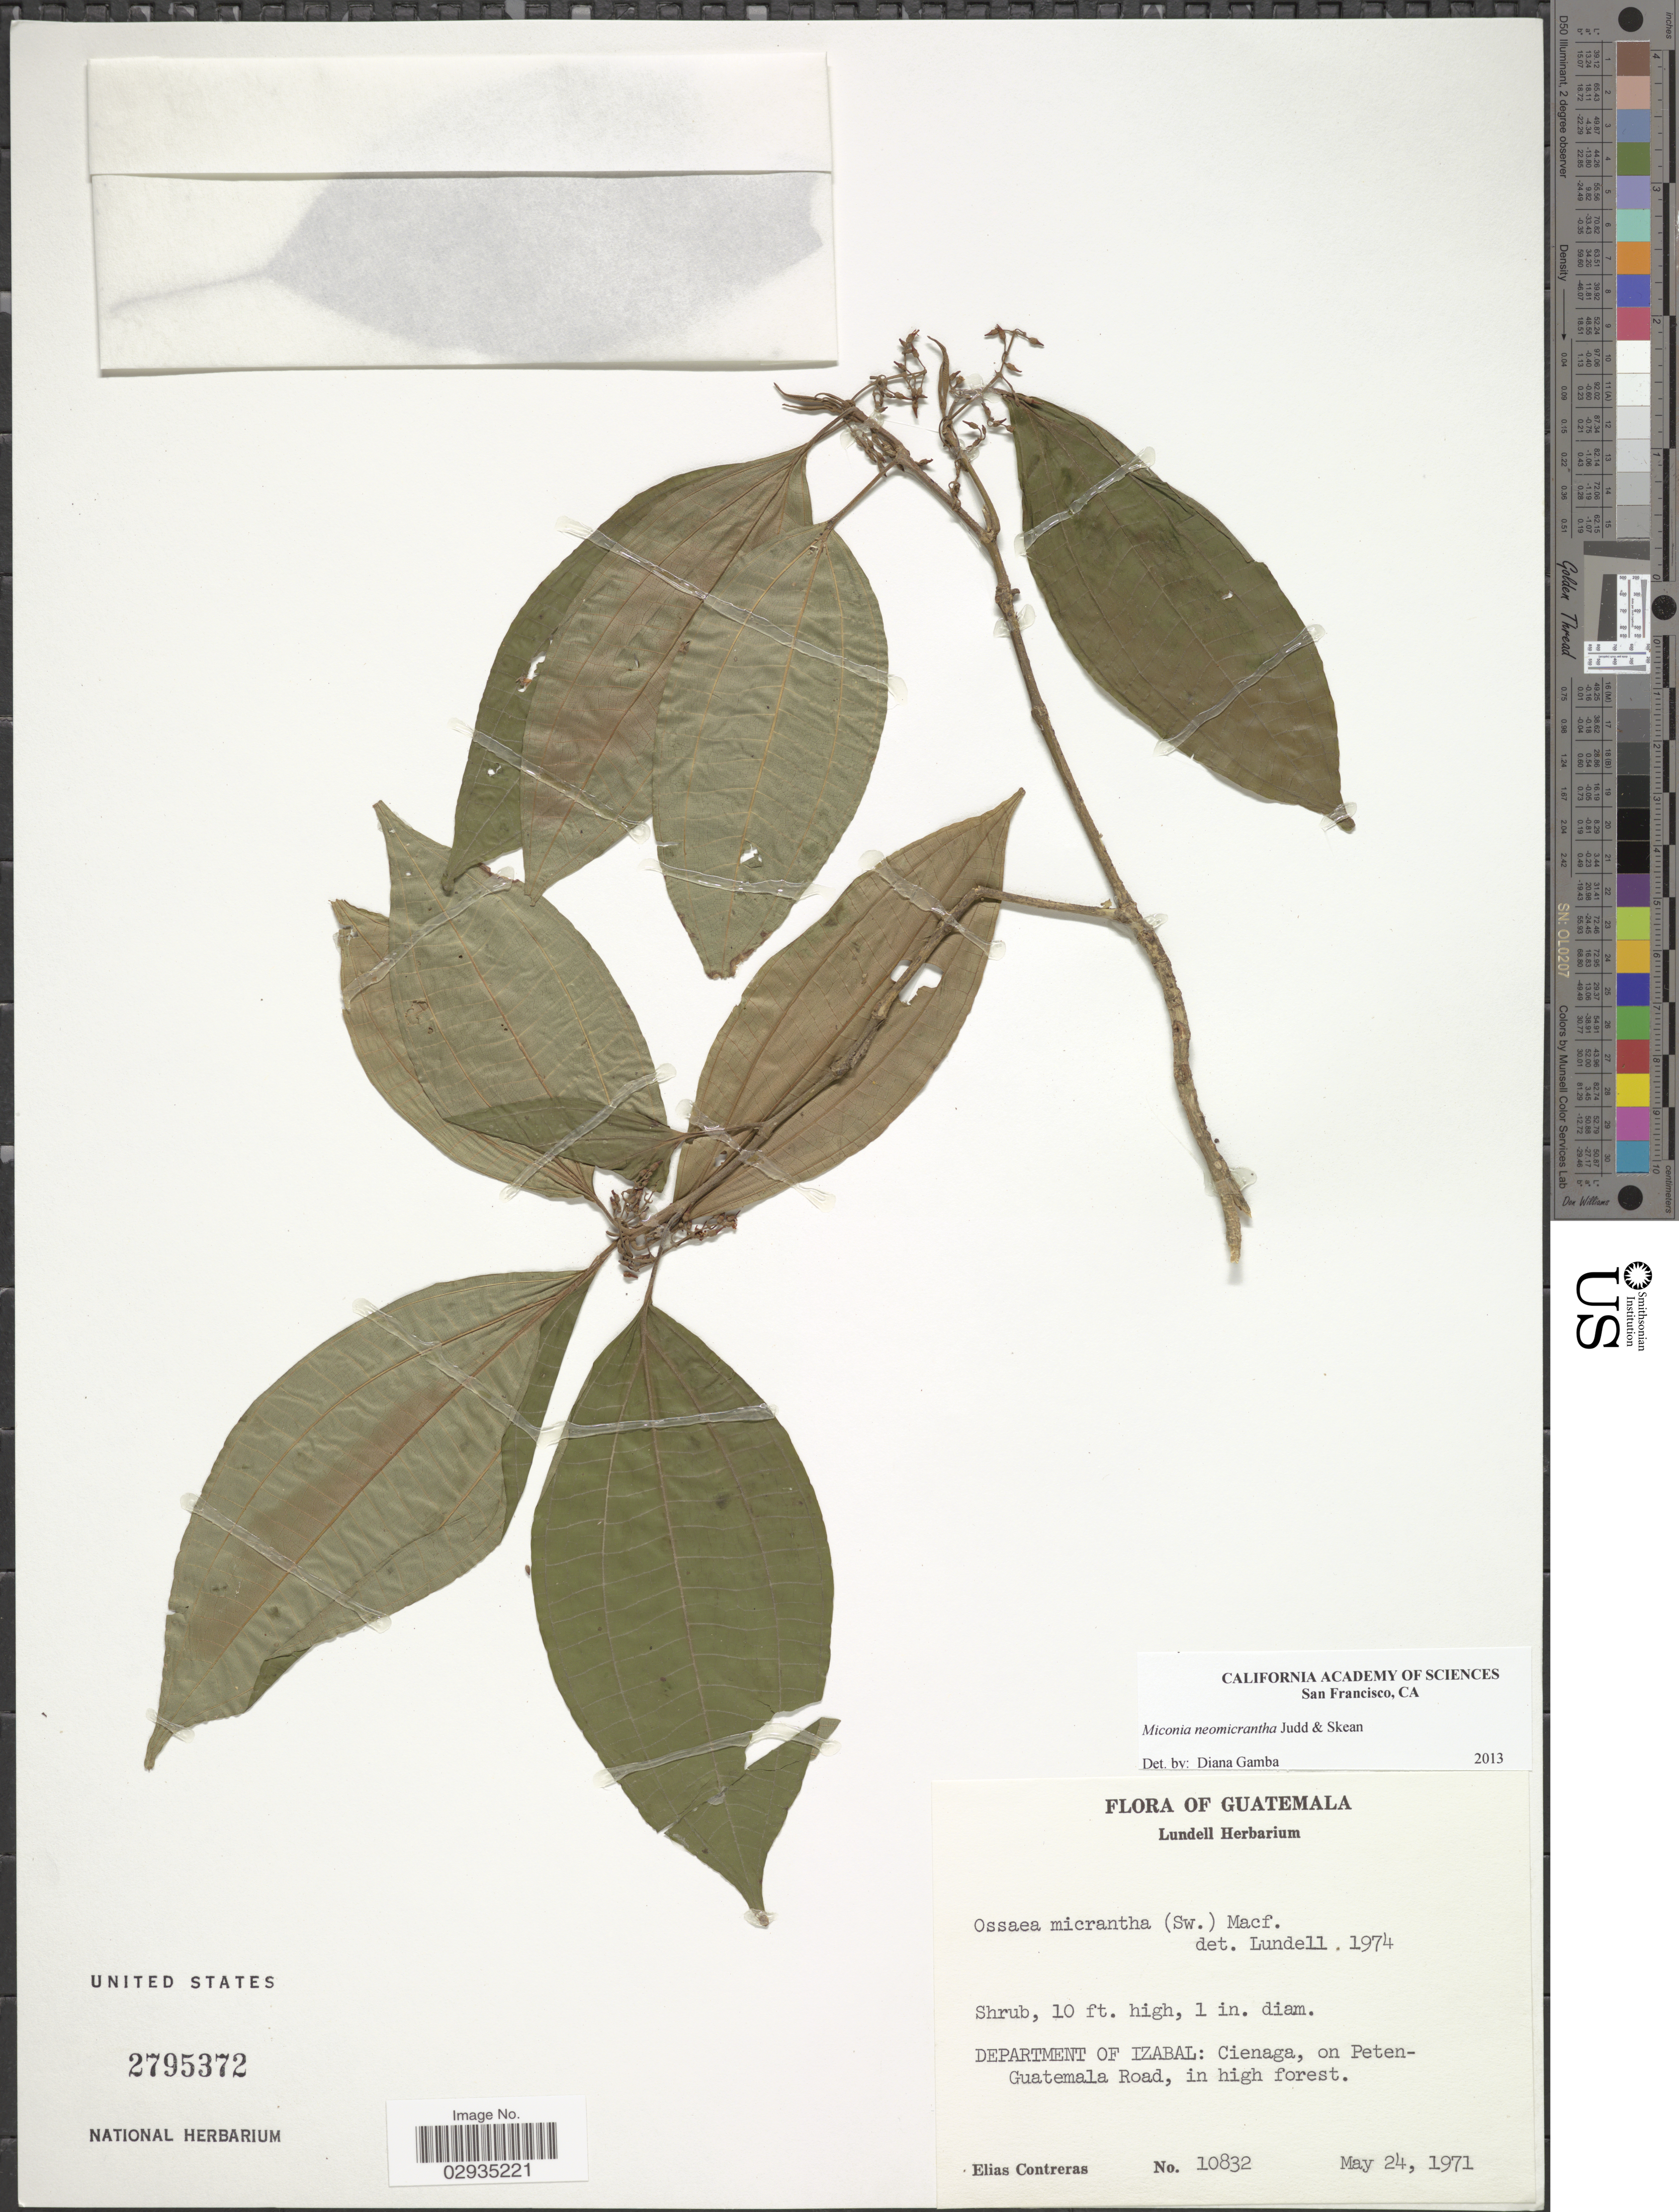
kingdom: Plantae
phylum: Tracheophyta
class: Magnoliopsida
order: Myrtales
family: Melastomataceae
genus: Miconia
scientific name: Miconia neomicrantha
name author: Judd & Skean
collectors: E. Contreras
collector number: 10832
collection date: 1971-05-24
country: Guatemala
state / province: Izabal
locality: Department of Izabal, Cienaga, on Peten-Guatemala Road.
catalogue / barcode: US 2795372